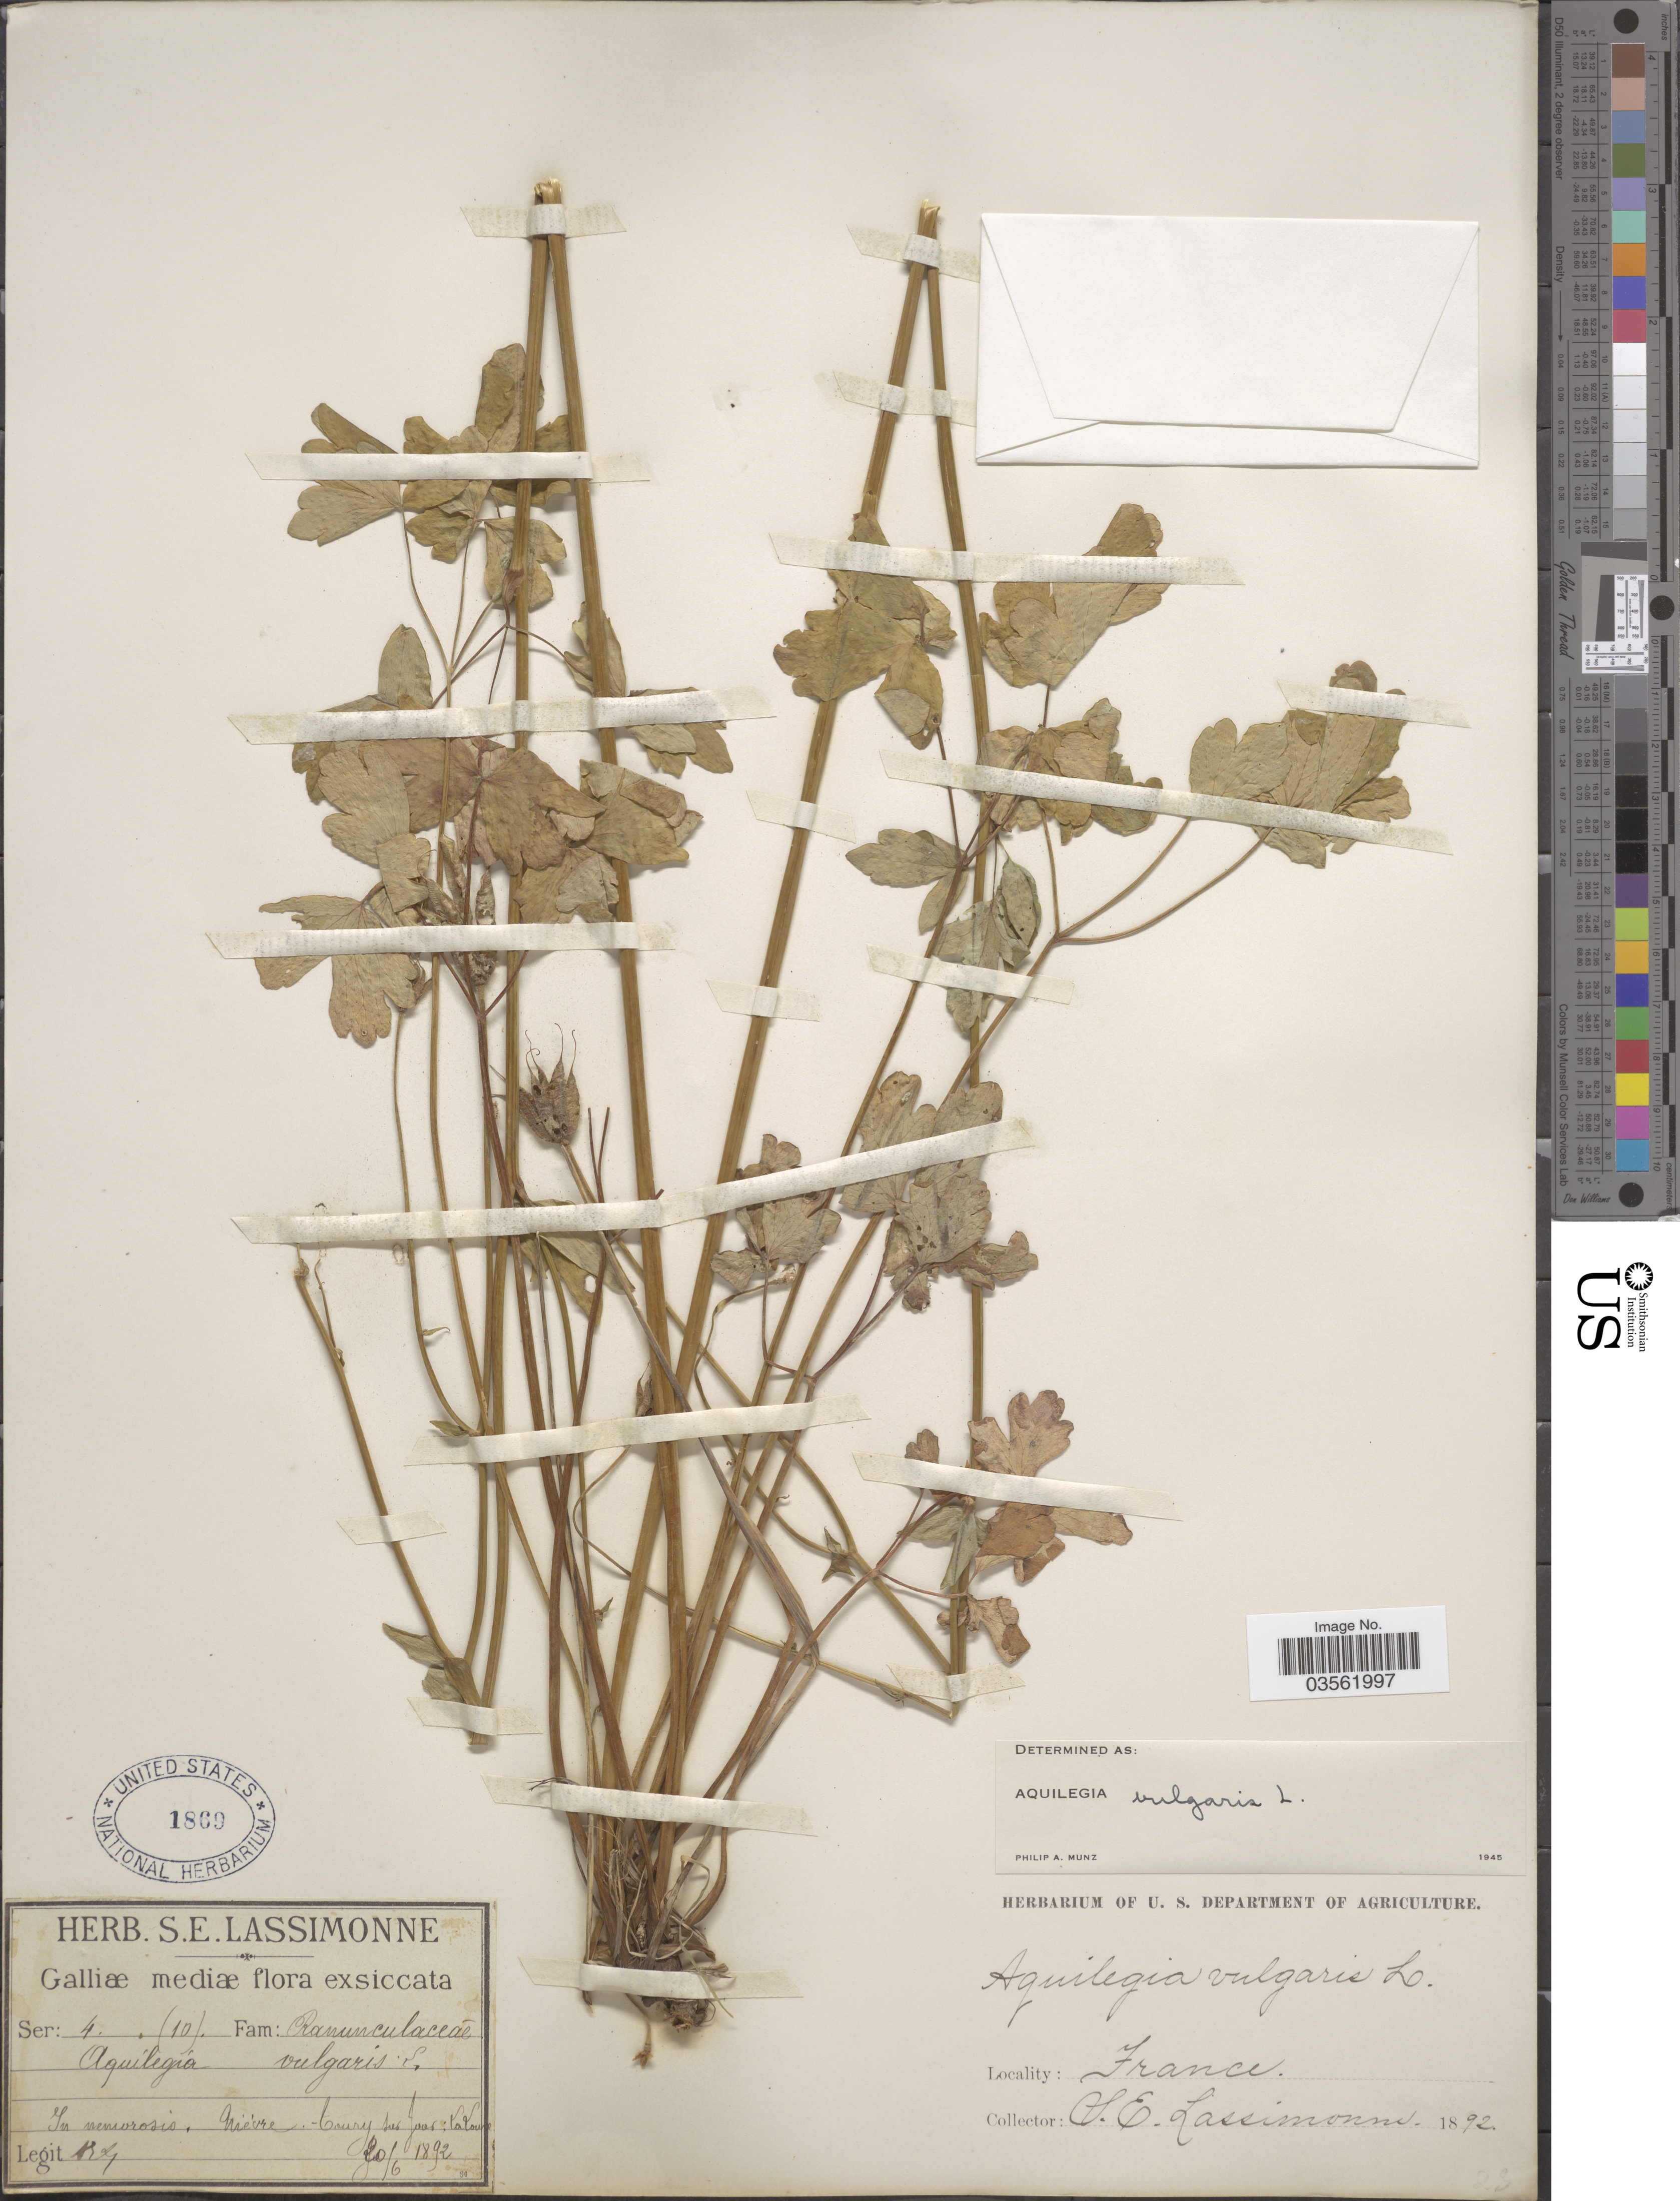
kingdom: Plantae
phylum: Tracheophyta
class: Magnoliopsida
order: Ranunculales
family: Ranunculaceae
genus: Aquilegia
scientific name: Aquilegia vulgaris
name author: L.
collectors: S. Lassimonne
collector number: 10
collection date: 1892-06-20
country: France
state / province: Bourgogne-Franche-Comté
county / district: Nièvre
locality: Galliæ mediæ [Central France]. In nemorosis [in woodlands]. Nièvre - Toury Sur Jour: La Loure.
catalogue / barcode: US 1869